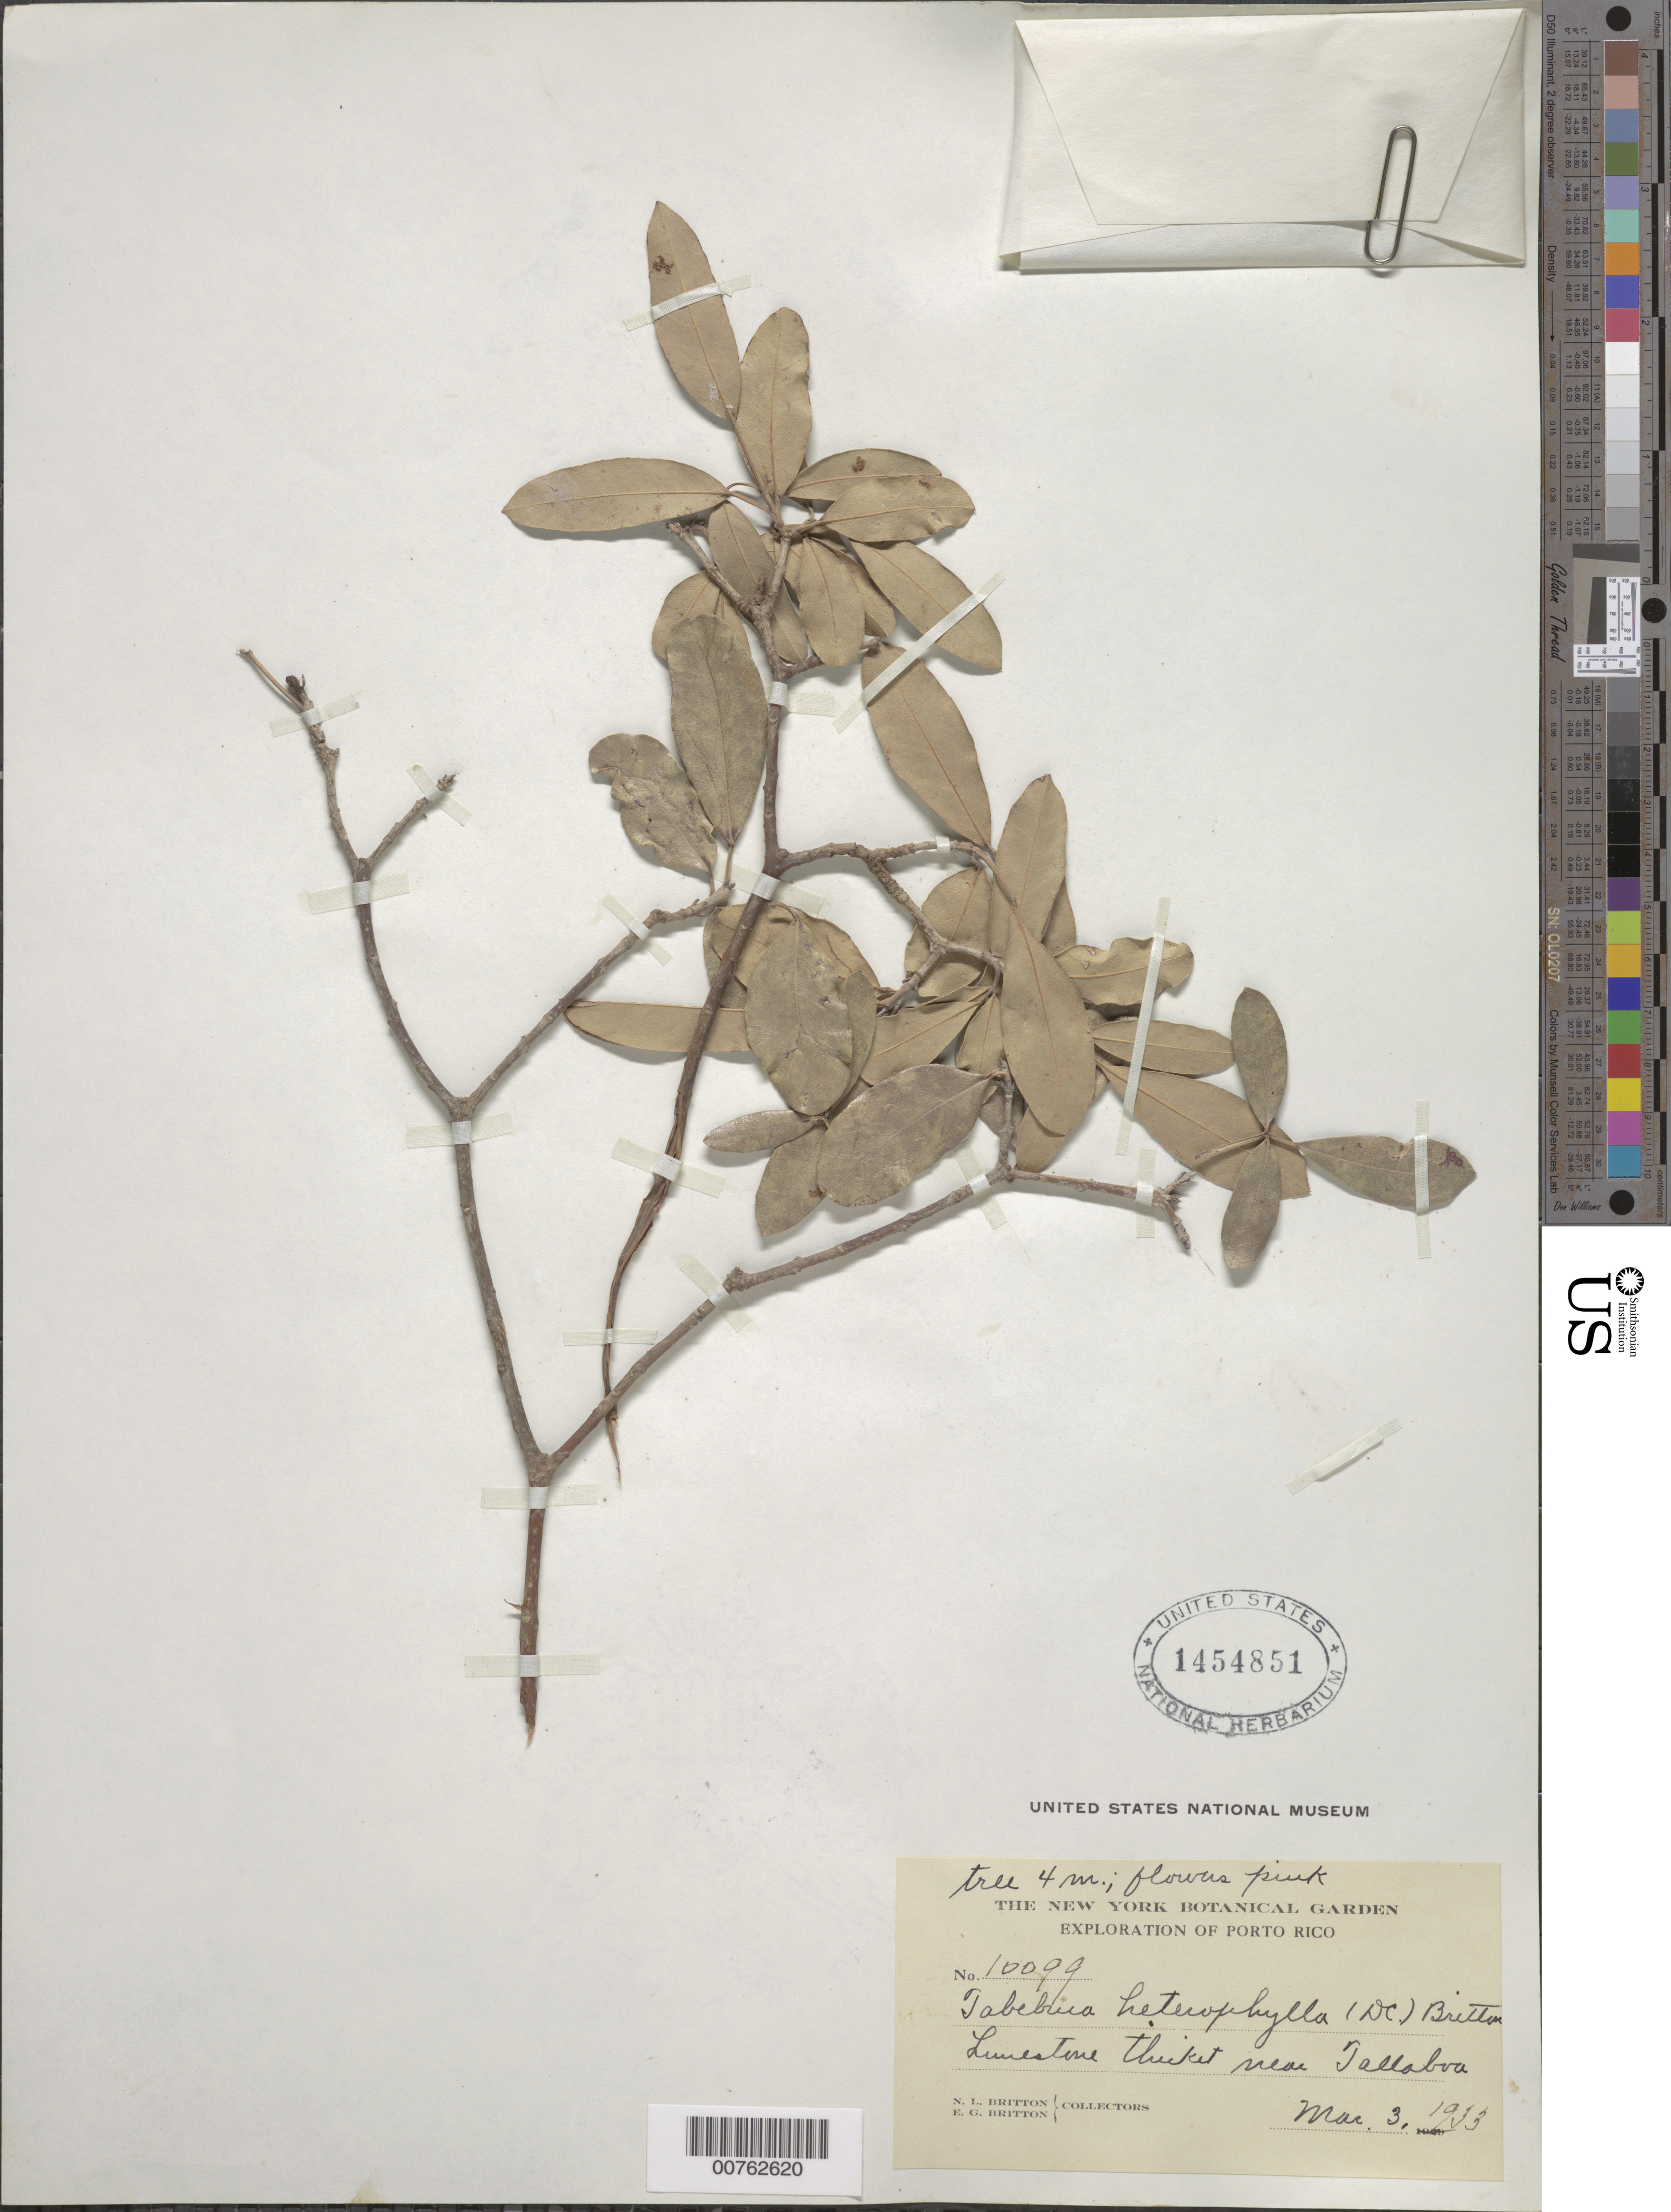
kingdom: Plantae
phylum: Tracheophyta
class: Magnoliopsida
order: Lamiales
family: Bignoniaceae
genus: Tabebuia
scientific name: Tabebuia heterophylla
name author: (DC.) Britton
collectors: N. Britton & E. G. Britton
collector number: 10099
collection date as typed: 03 Mar 1933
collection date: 1933-03-03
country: Puerto Rico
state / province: Peñuelas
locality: Near Tallaboa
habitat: Limestone thicket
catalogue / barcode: US 1454851